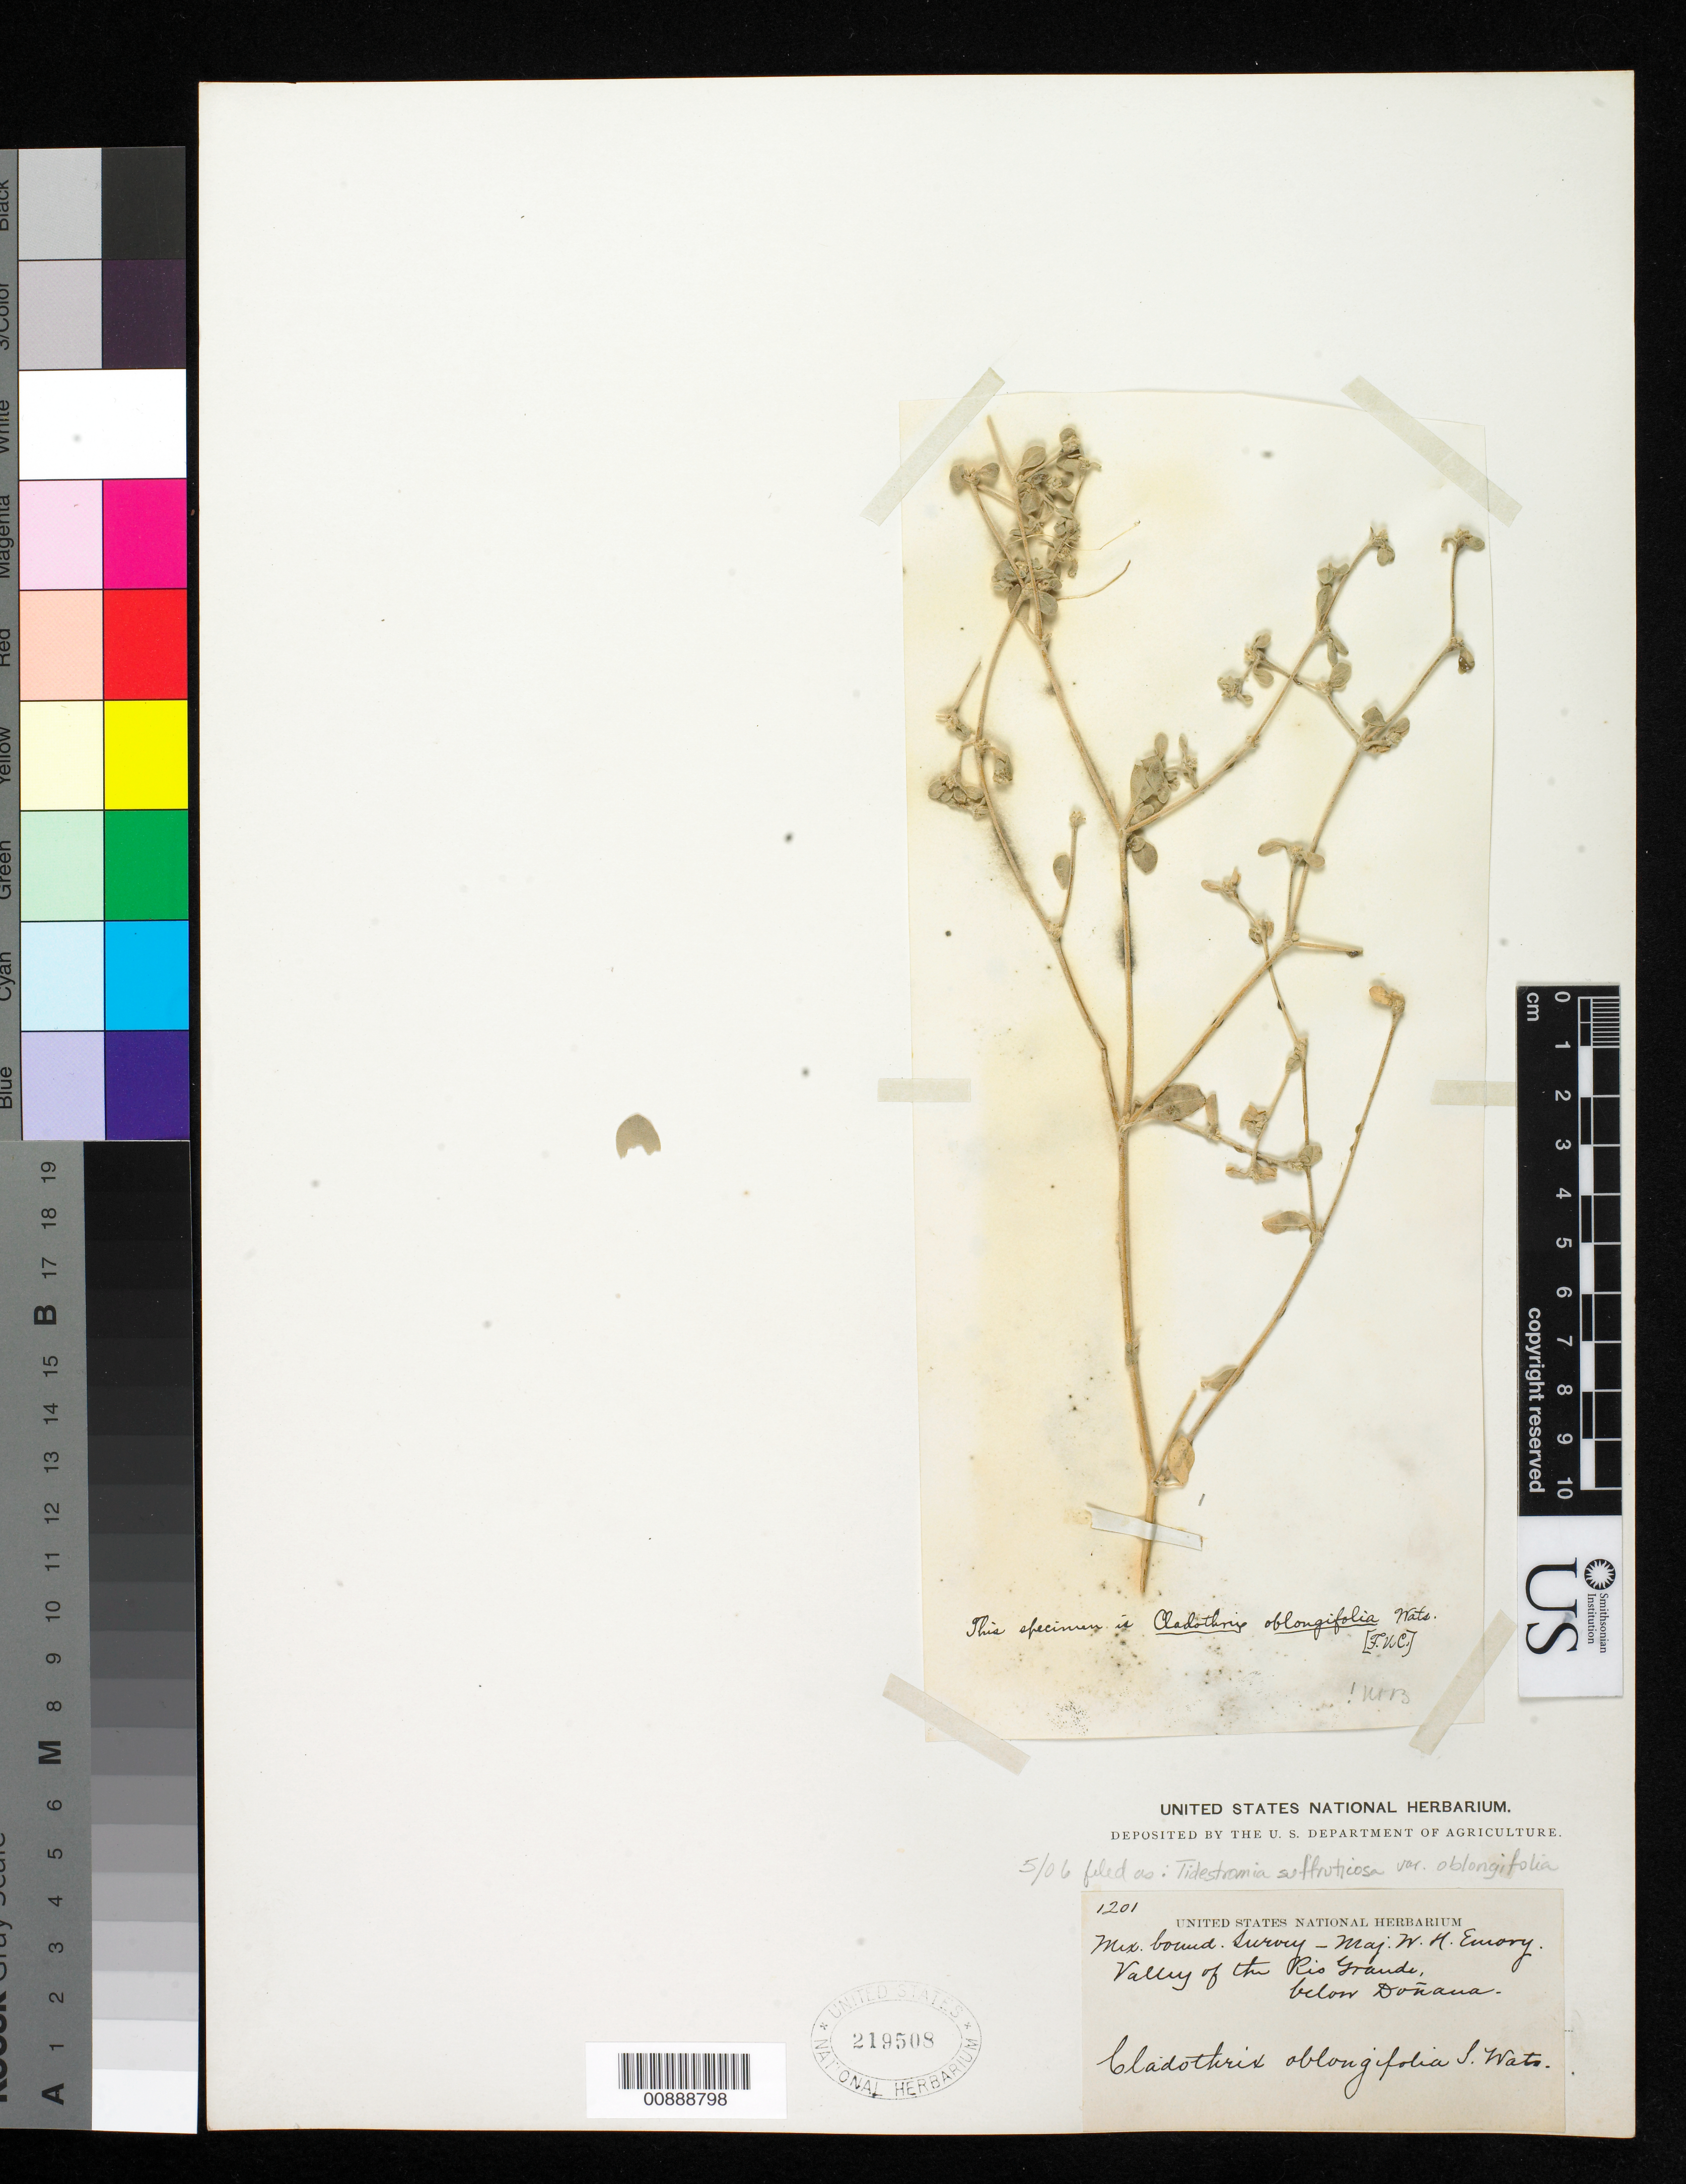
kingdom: Plantae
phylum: Tracheophyta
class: Magnoliopsida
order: Caryophyllales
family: Amaranthaceae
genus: Tidestromia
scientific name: Tidestromia suffruticosa var. oblongifolia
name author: (S. Watson) Sánch. Pino & Flores Olv.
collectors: C. C. Parry, J. M. Bigelow, C. Wright & A. C. V. Schott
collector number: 1201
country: United States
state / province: New Mexico / Texas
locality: Valley of the Rio Grande, below Doñana.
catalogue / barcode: US 219508